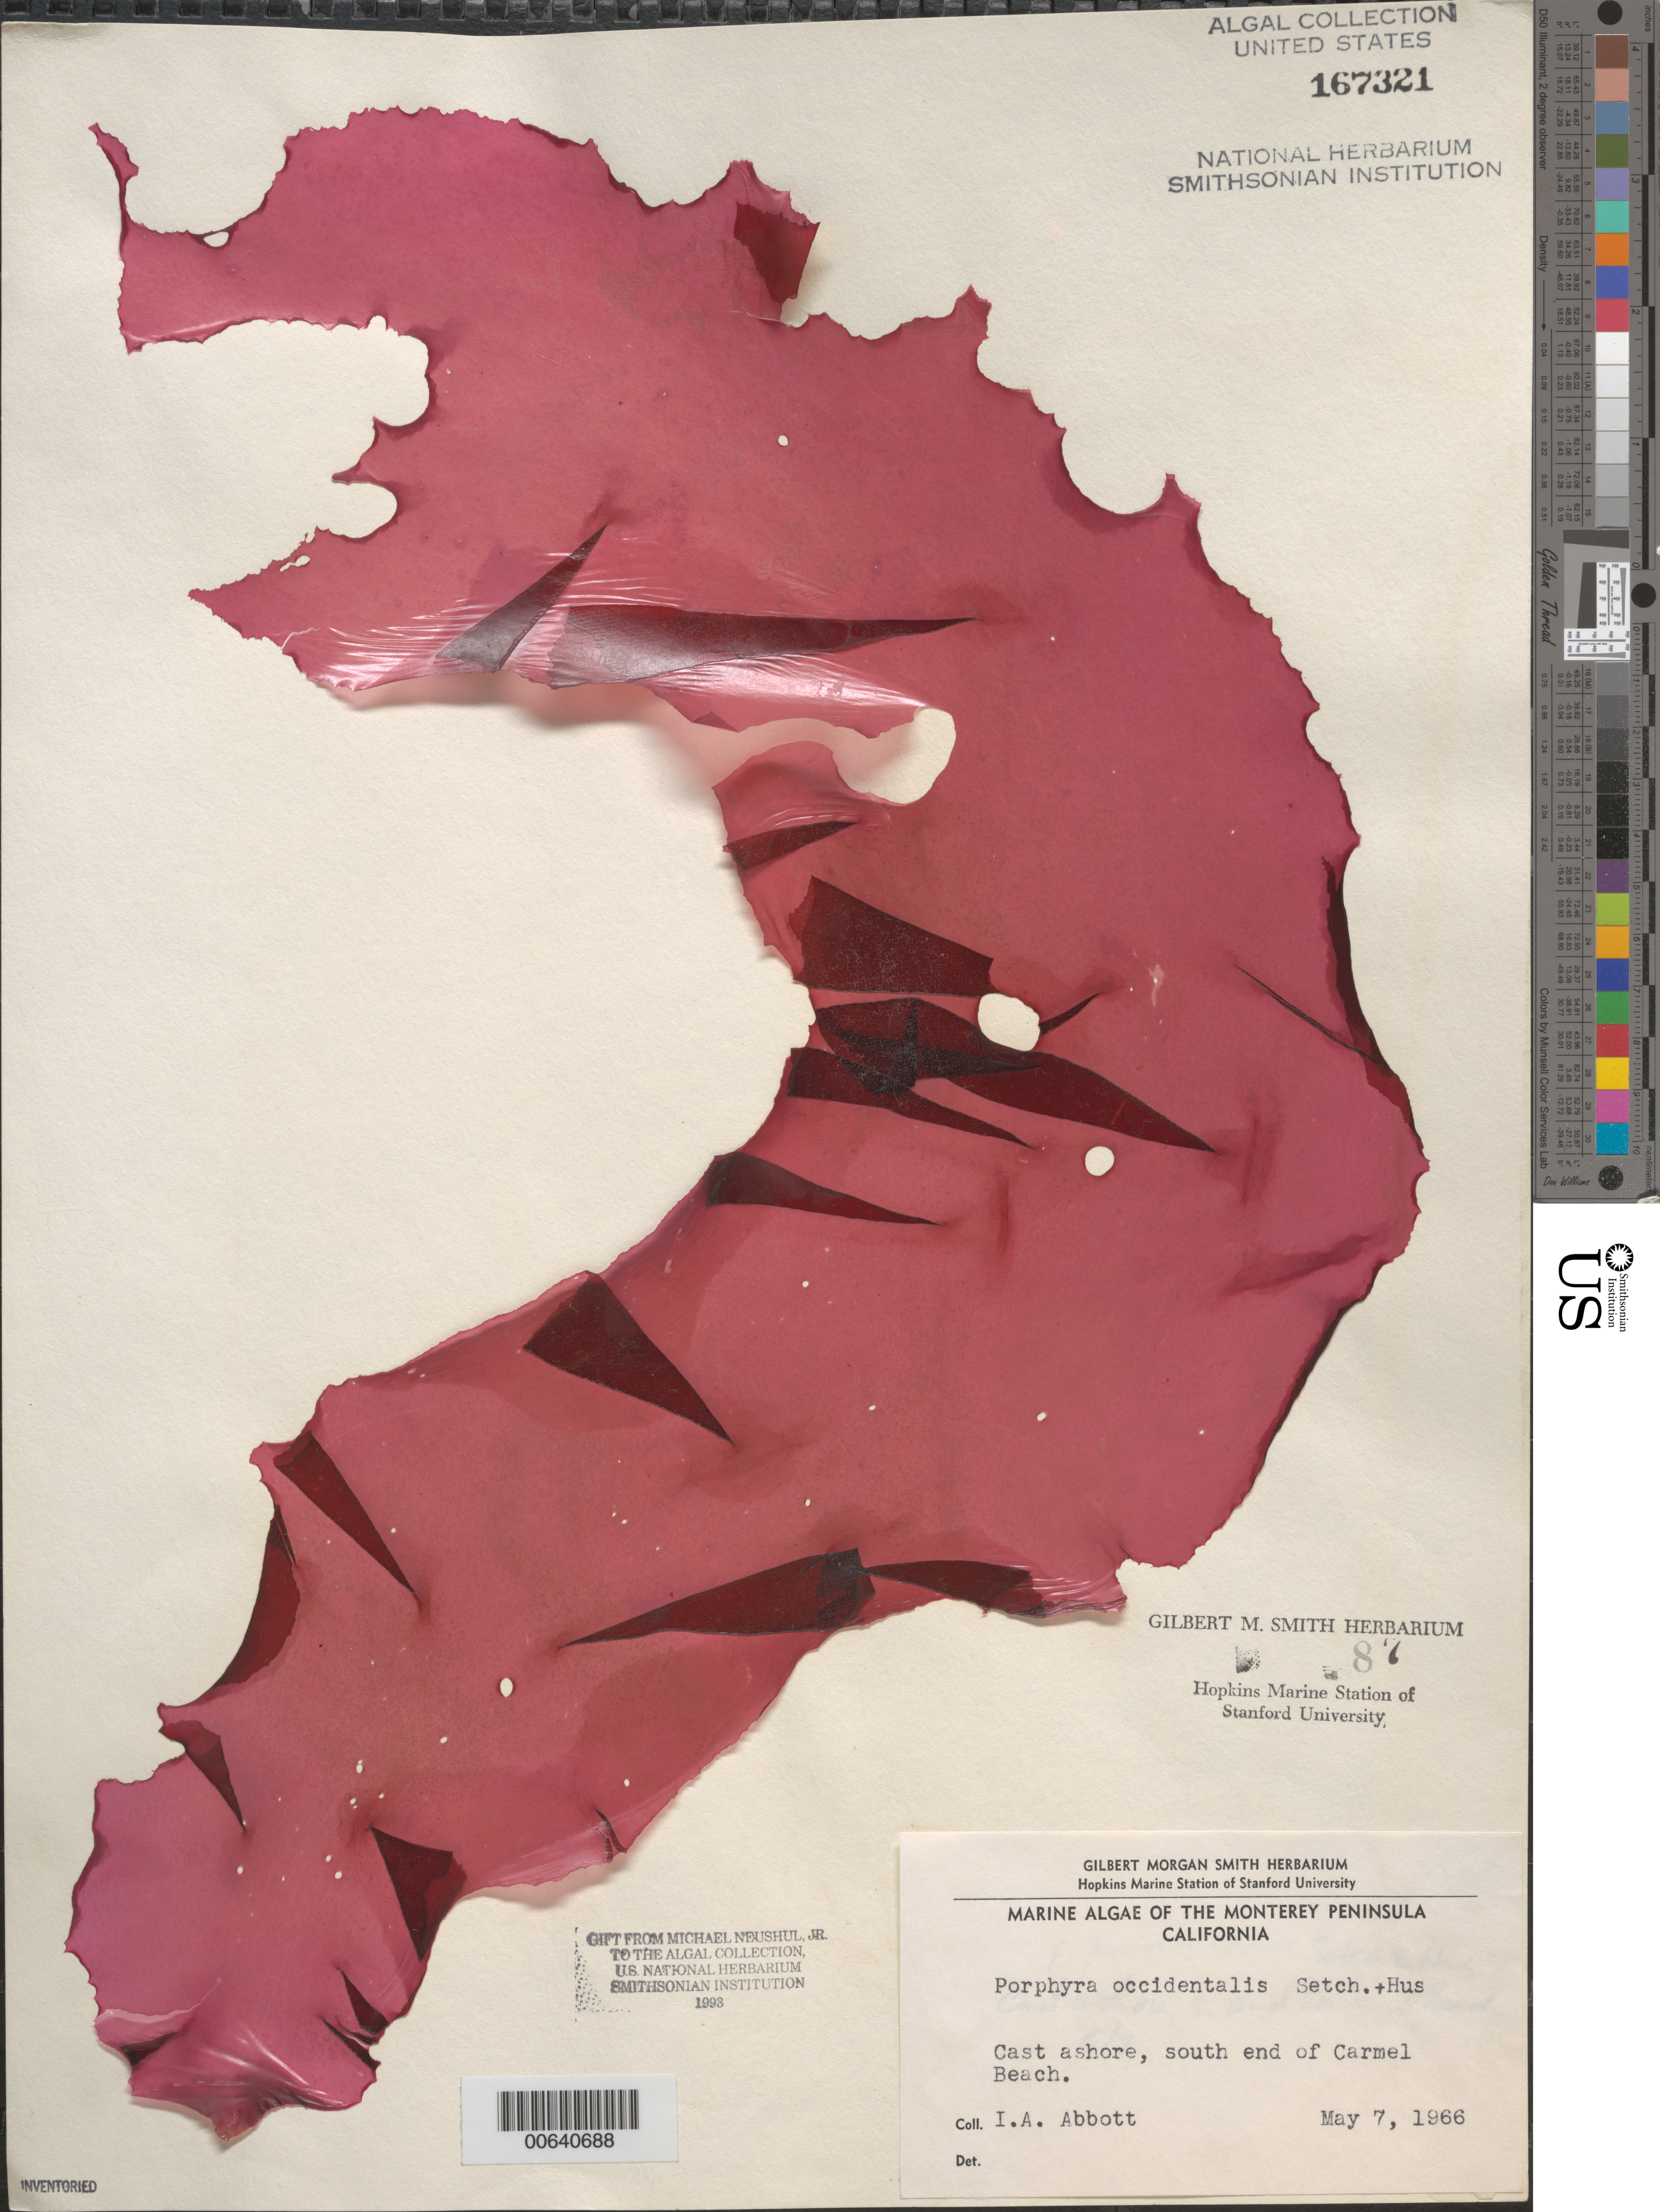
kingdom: Plantae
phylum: Rhodophyta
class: Bangiophyceae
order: Bangiales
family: Bangiaceae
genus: Porphyra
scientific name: Porphyra occidentalis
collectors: I. A. Abbott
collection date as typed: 07 May 1966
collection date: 1966-05-07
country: United States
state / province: California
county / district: Monterey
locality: Carmel Beach, Monterey Peninsula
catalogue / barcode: US 167321